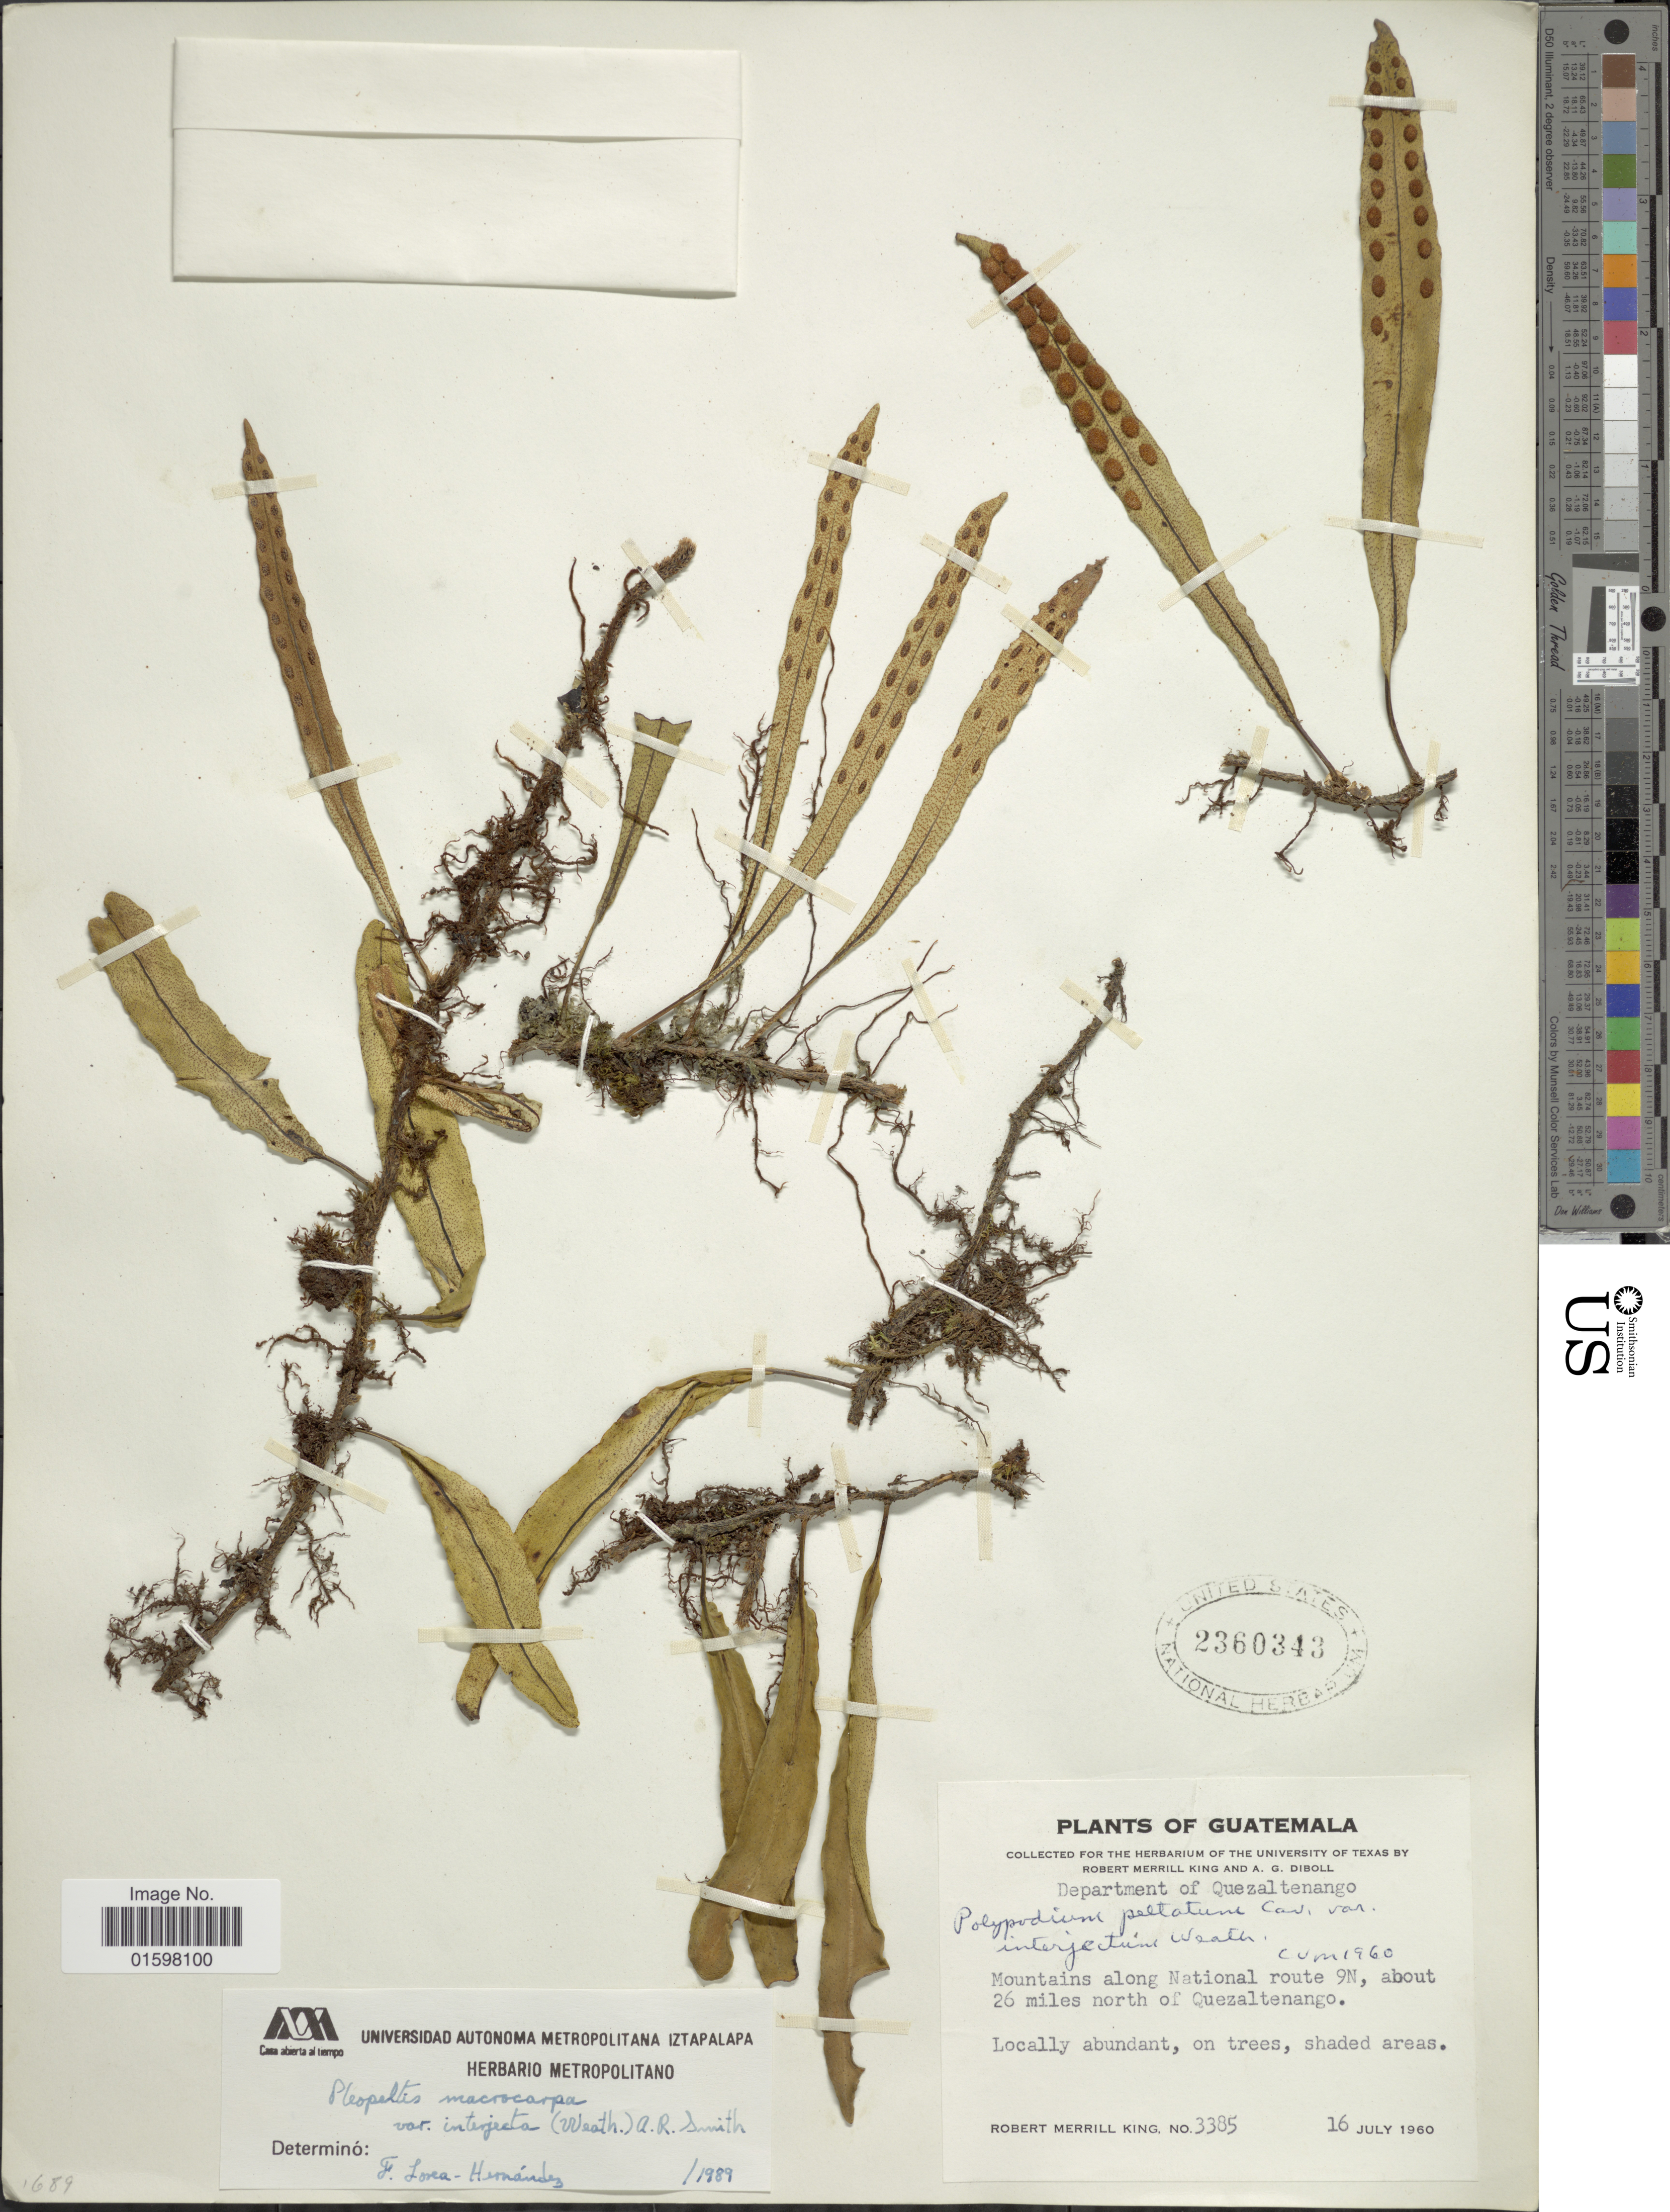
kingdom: Plantae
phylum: Tracheophyta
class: Polypodiopsida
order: Polypodiales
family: Polypodiaceae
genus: Pleopeltis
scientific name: Pleopeltis peltata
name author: Scort.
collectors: R. M. King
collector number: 3385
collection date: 1960-07-16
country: Guatemala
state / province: Quetzaltenango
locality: Department of Quezaltenango, Mountains along National route 9N, about 26 miles north of Quezaltenango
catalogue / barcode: US 2360343